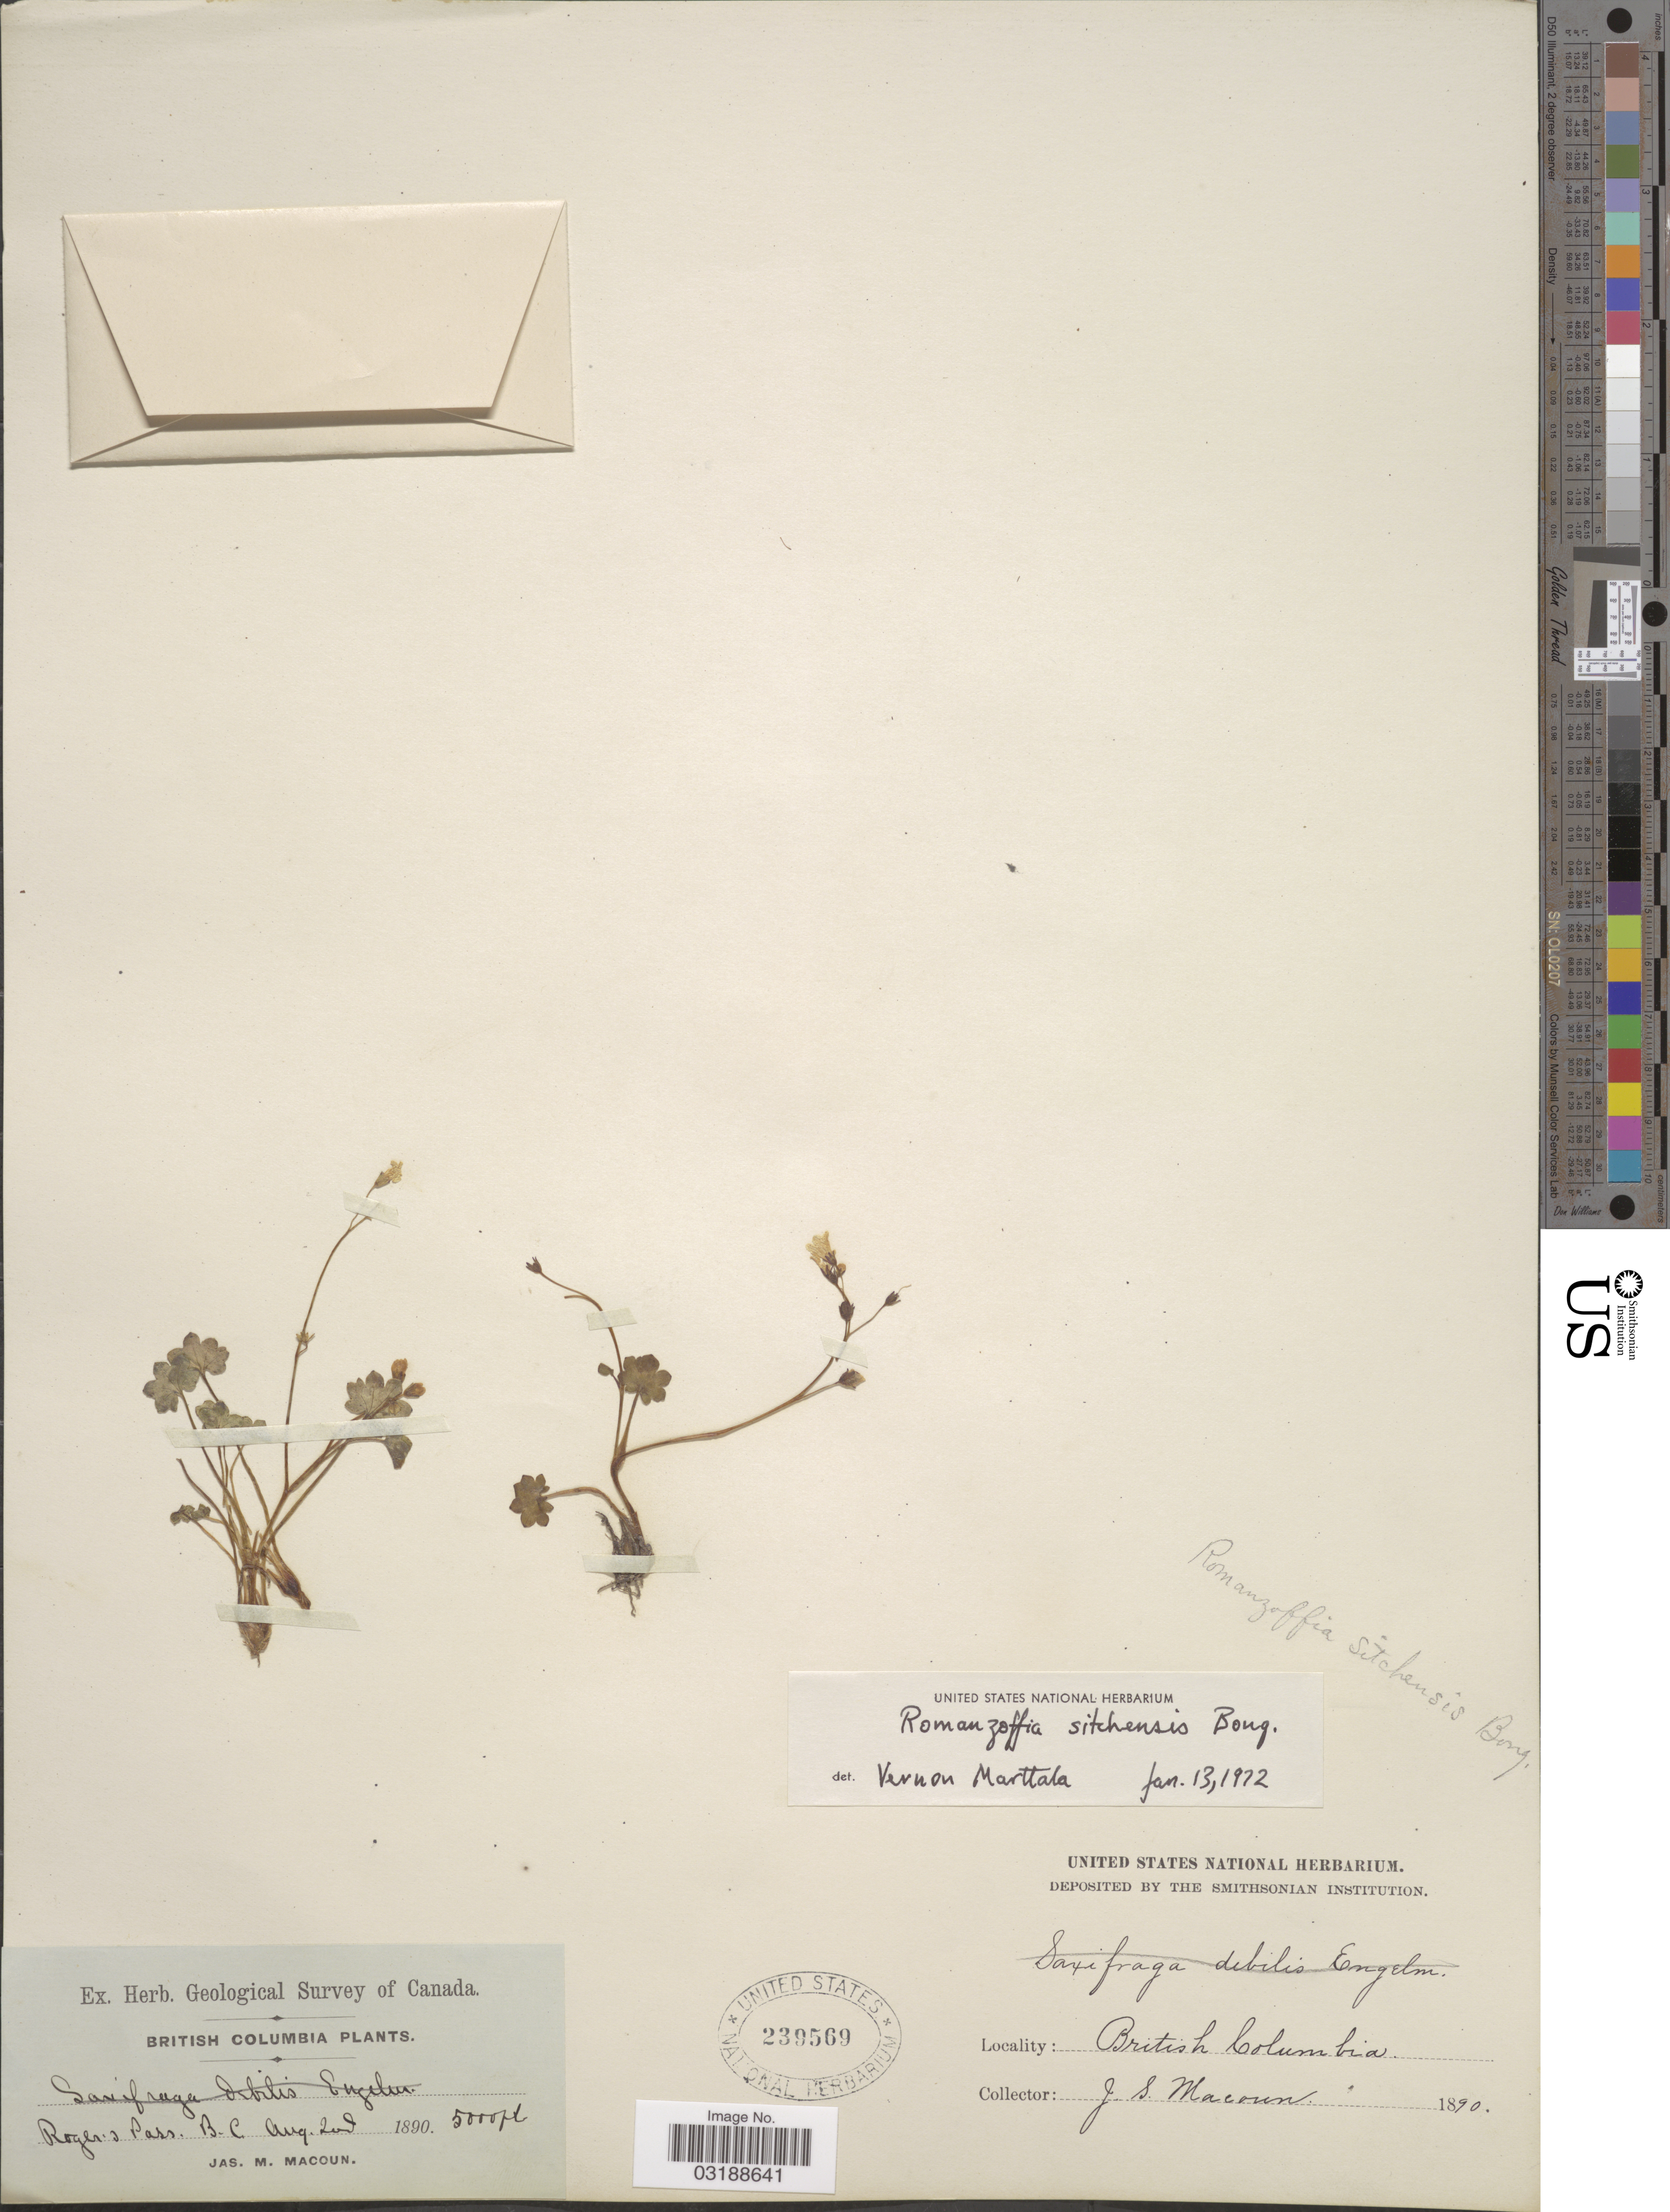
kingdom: Plantae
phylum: Tracheophyta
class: Magnoliopsida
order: Boraginales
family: Hydrophyllaceae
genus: Romanzoffia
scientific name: Romanzoffia sitchensis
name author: Bong.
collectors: J. M. Macoun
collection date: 1890-08-02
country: Canada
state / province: British Columbia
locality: Roger's Pass.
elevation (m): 1524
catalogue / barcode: US 239569